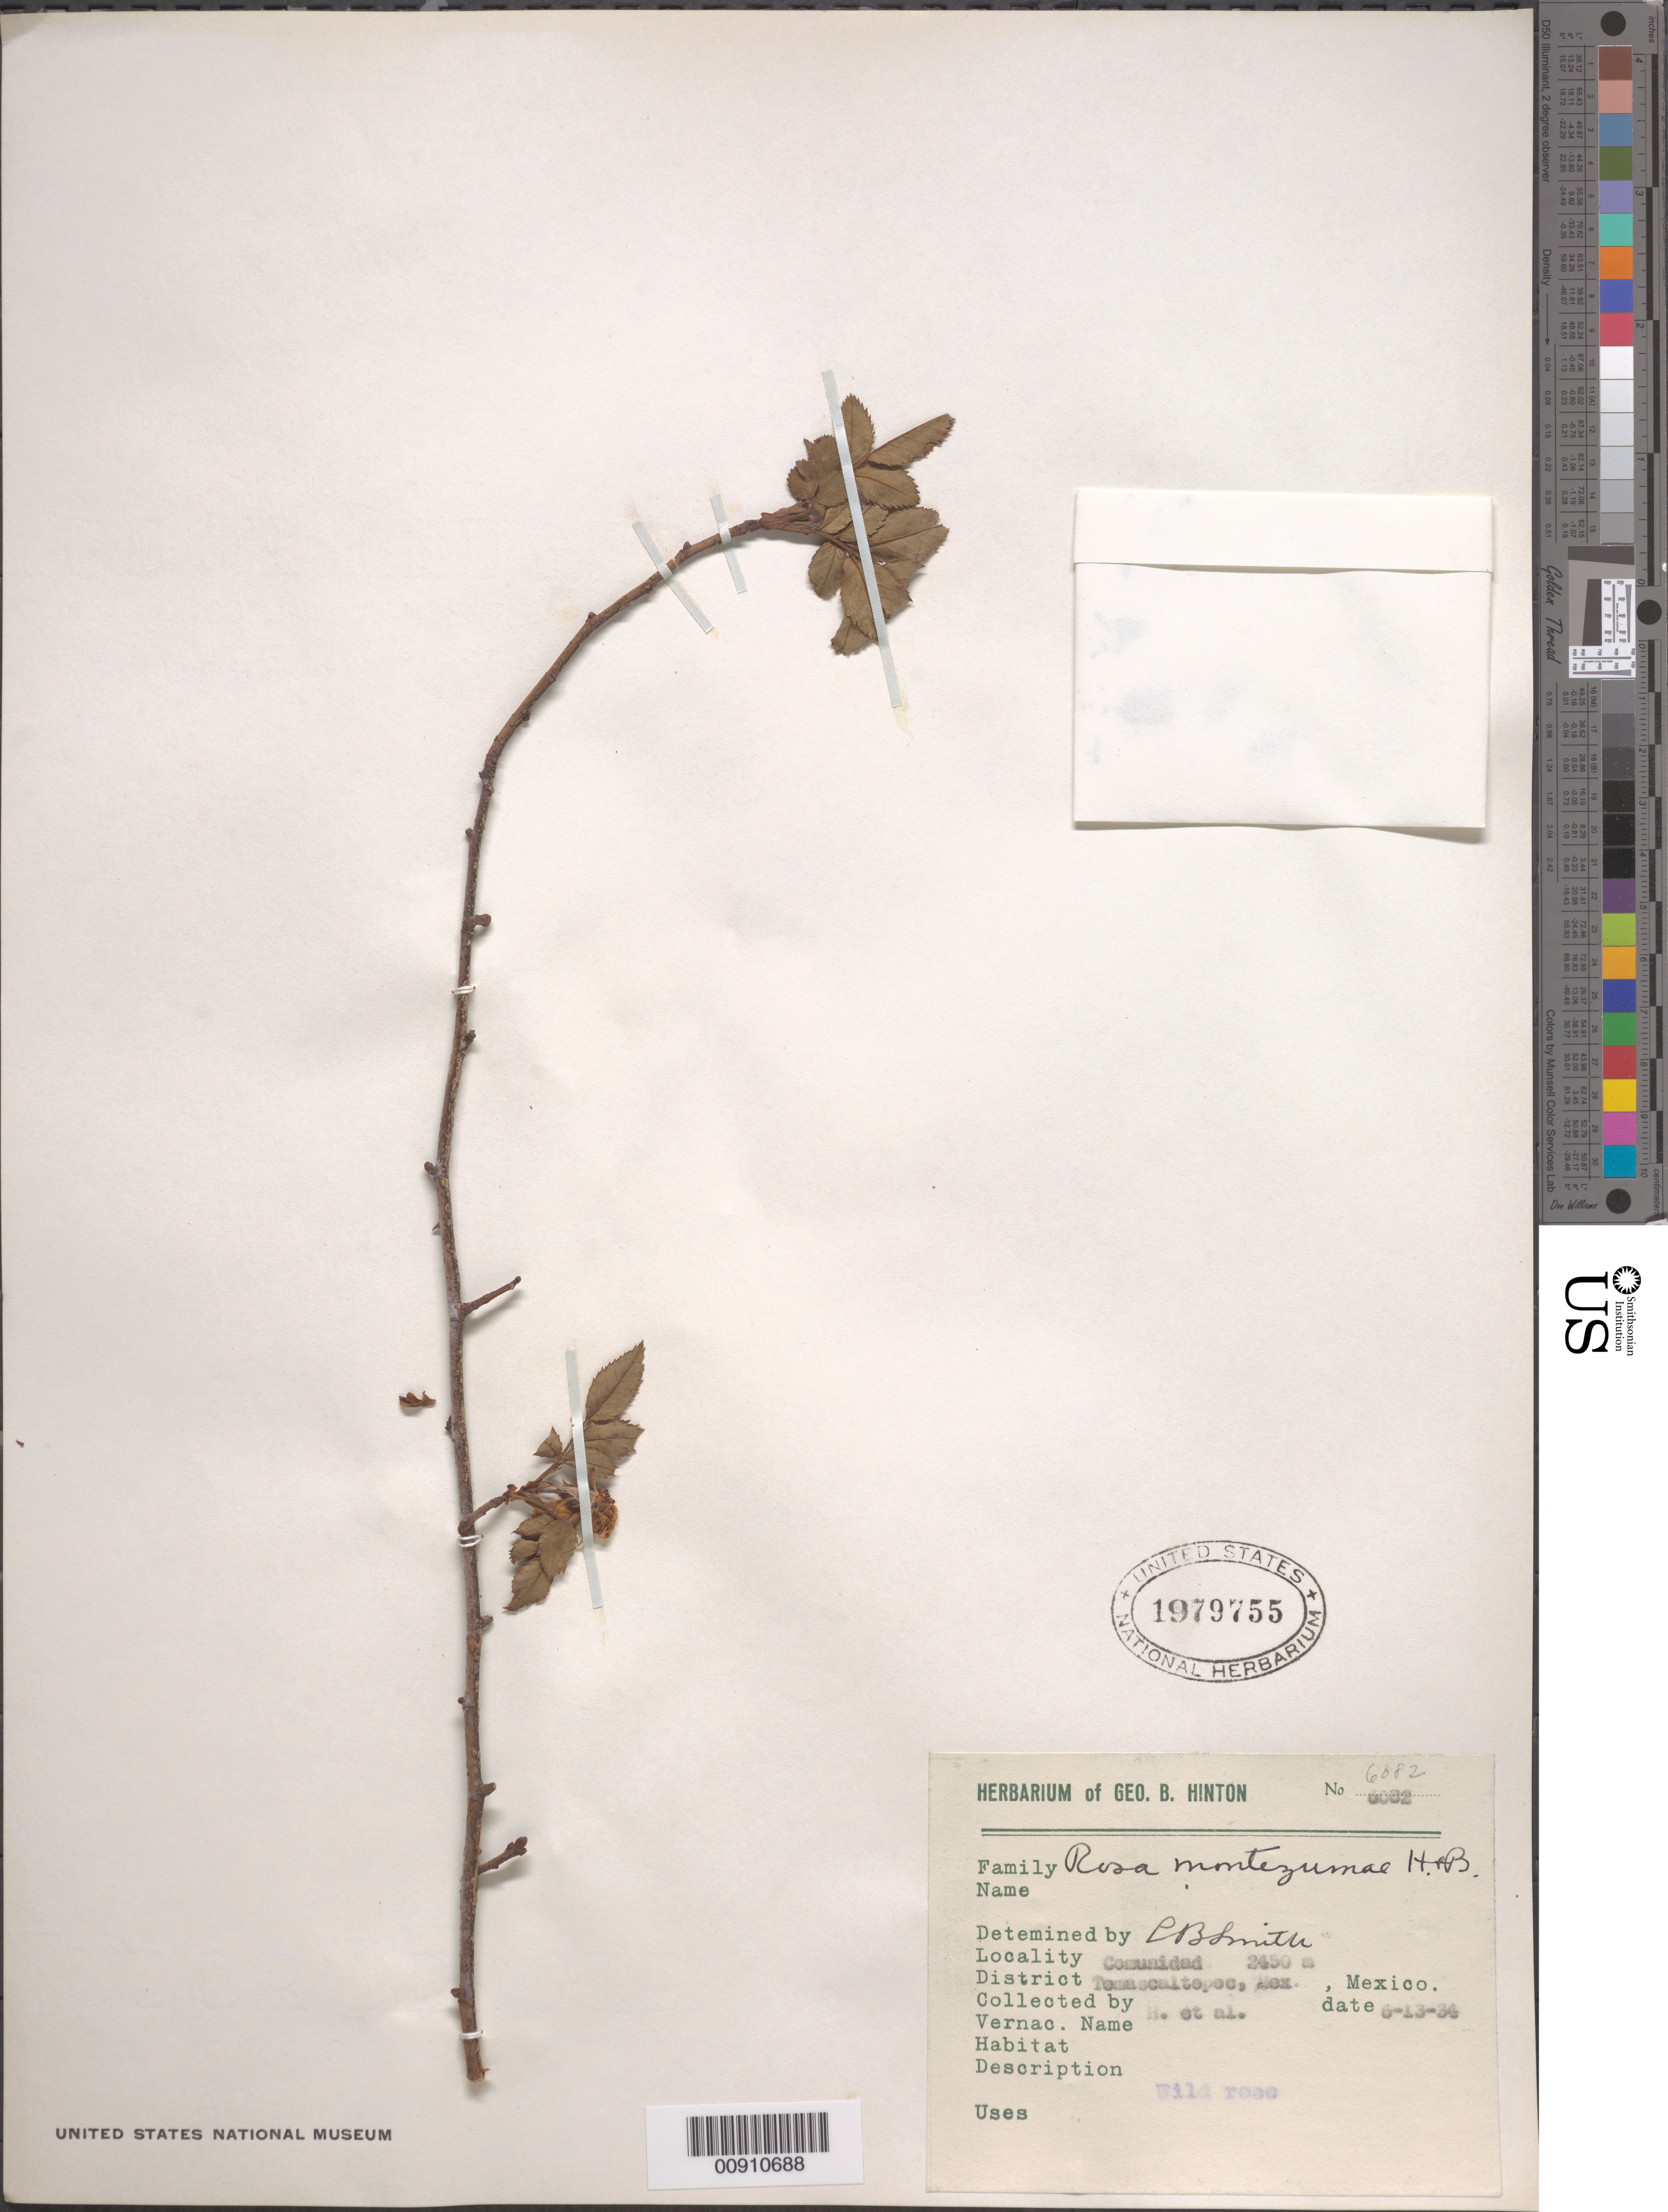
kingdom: Plantae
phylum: Tracheophyta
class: Magnoliopsida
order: Rosales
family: Rosaceae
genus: Rosa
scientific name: Rosa montezumae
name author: Humb. & Bonpl. ex Red & Thory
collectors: G. B. Hinton & et al.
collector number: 6082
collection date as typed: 13 Jun 1934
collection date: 1934-06-13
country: Mexico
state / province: México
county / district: Temascaltepec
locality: Comunidad, District Temascaltepec, State of Mexico.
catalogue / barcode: US 1979755